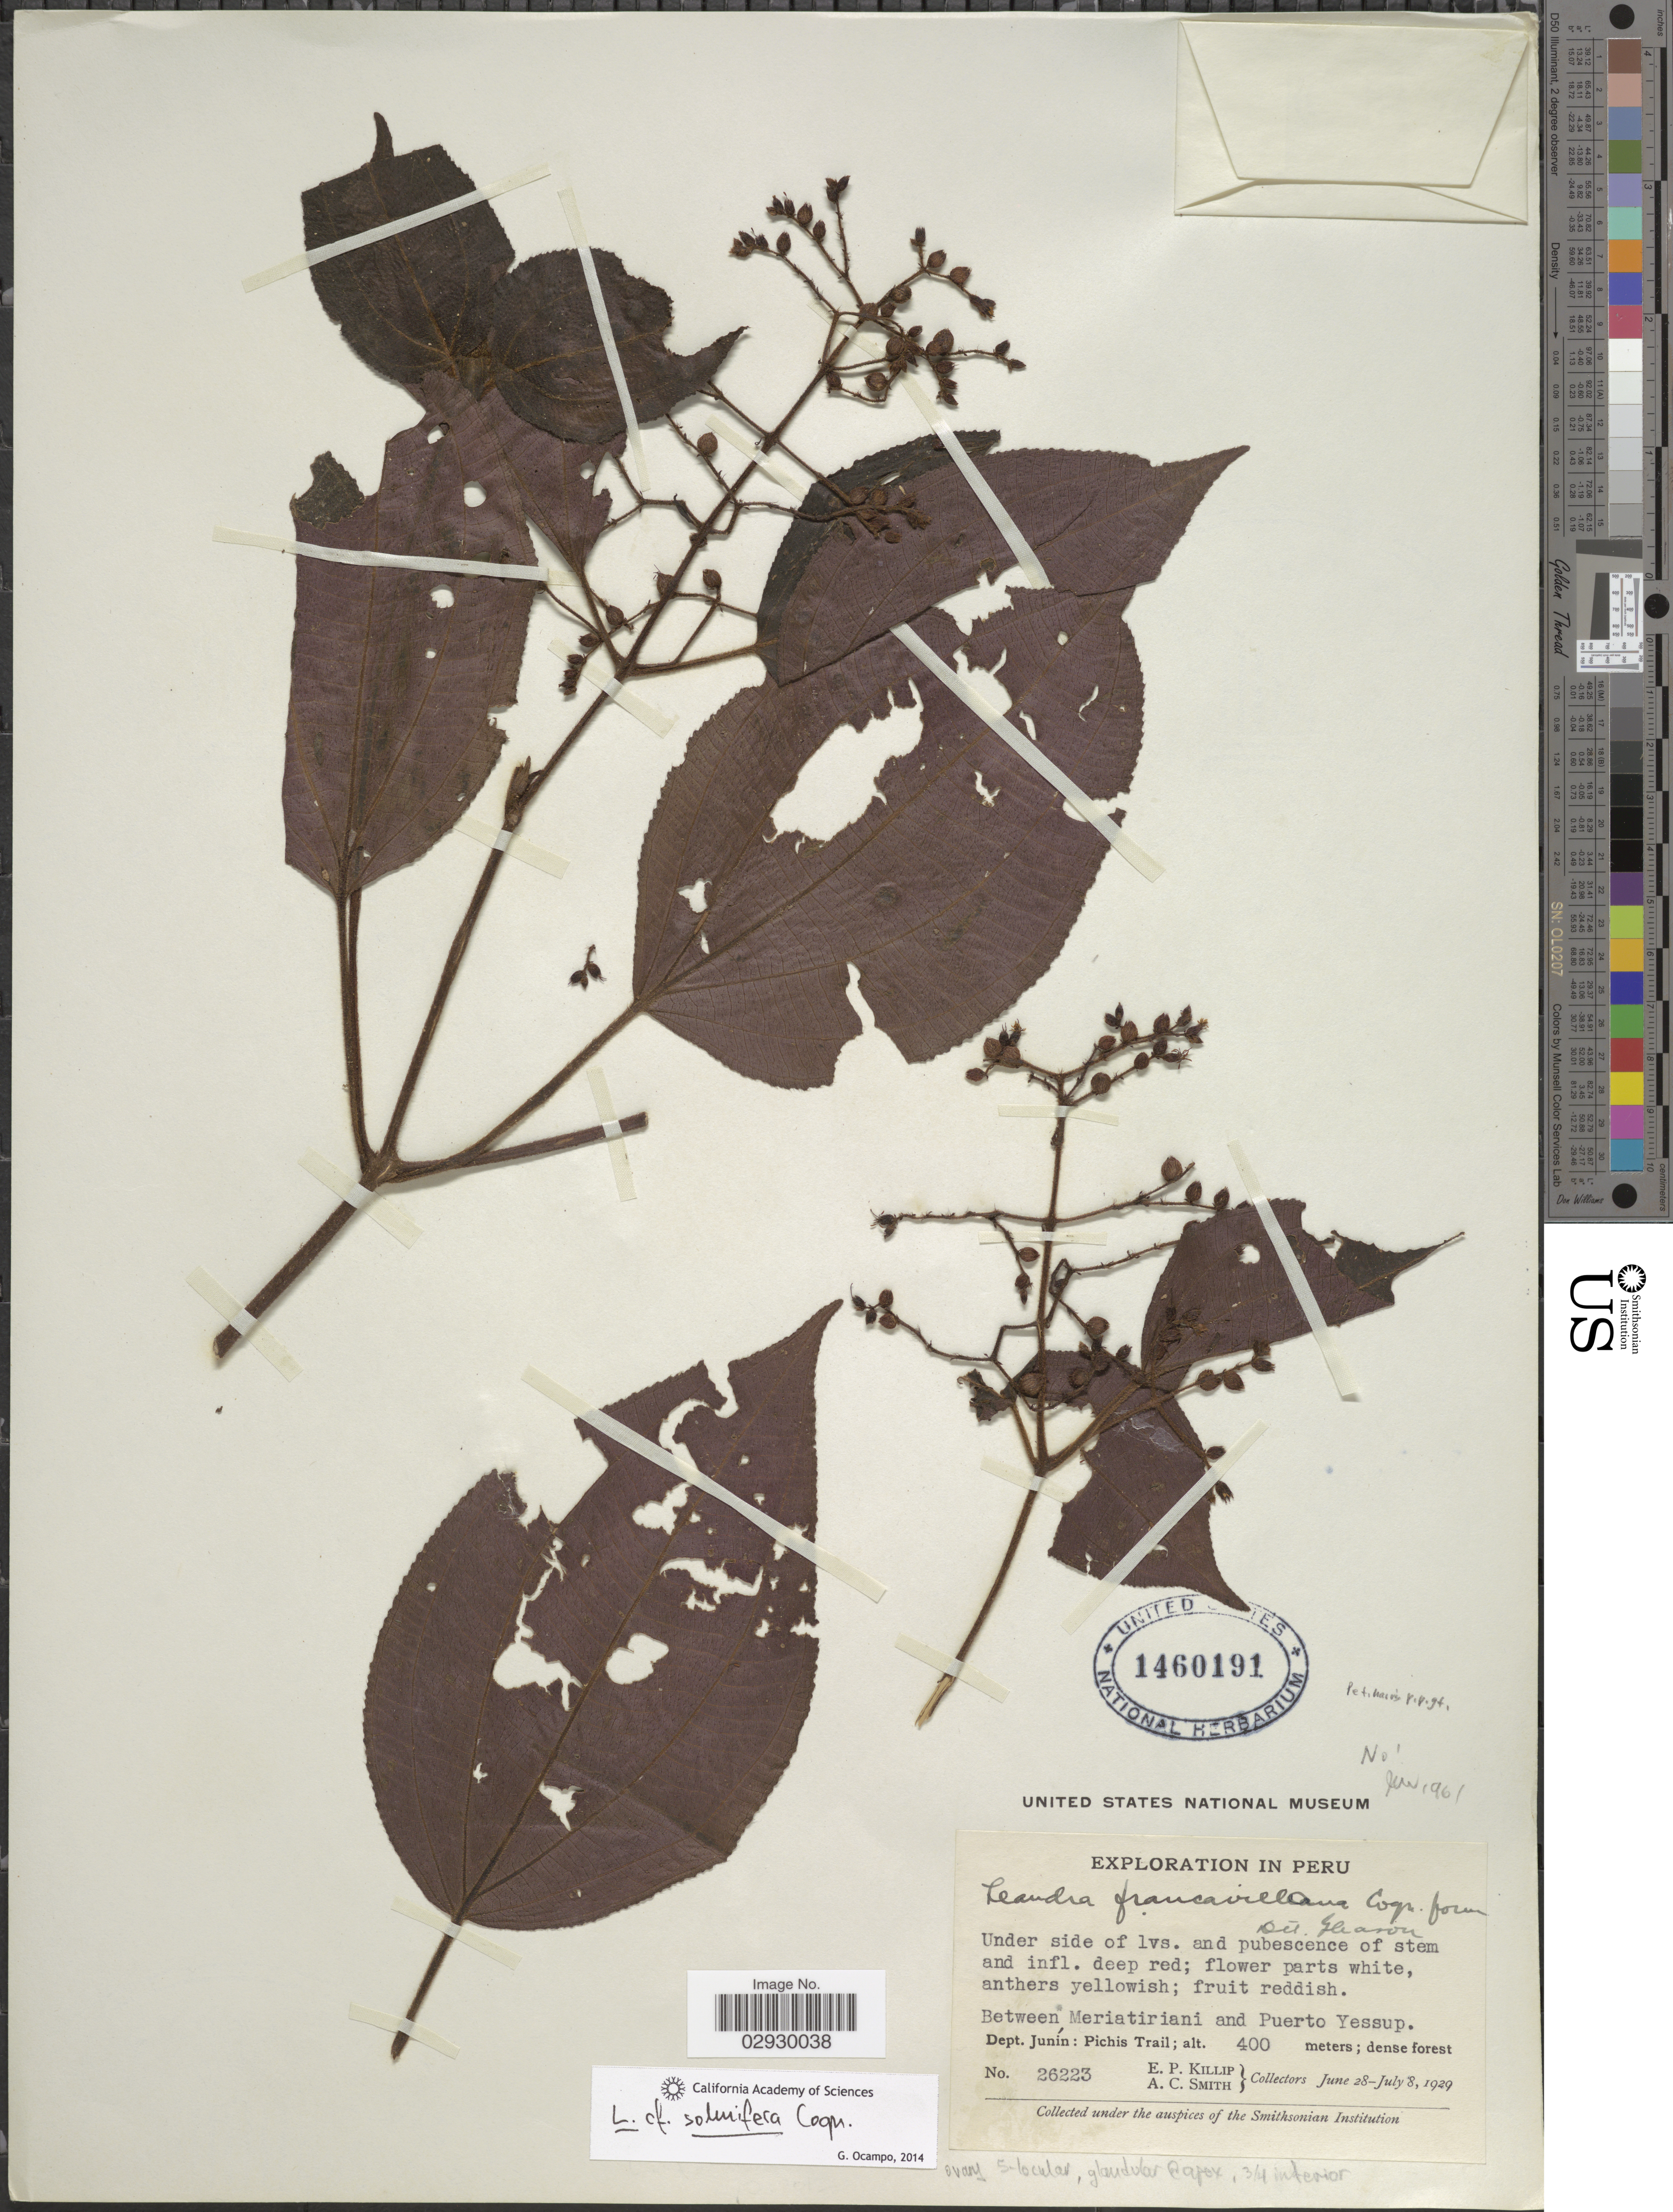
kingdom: Plantae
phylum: Tracheophyta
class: Magnoliopsida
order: Myrtales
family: Melastomataceae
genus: Leandra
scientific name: Leandra solenifera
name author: Cogn.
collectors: E. P. Killip & A. C. Smith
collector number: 26223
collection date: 1929-06-28/1929-07-08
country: Peru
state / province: Junín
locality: Between Meriatiriani and Puerto Yessup, Dept. Junín: Pichis Trail.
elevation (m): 400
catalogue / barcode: US 1460191